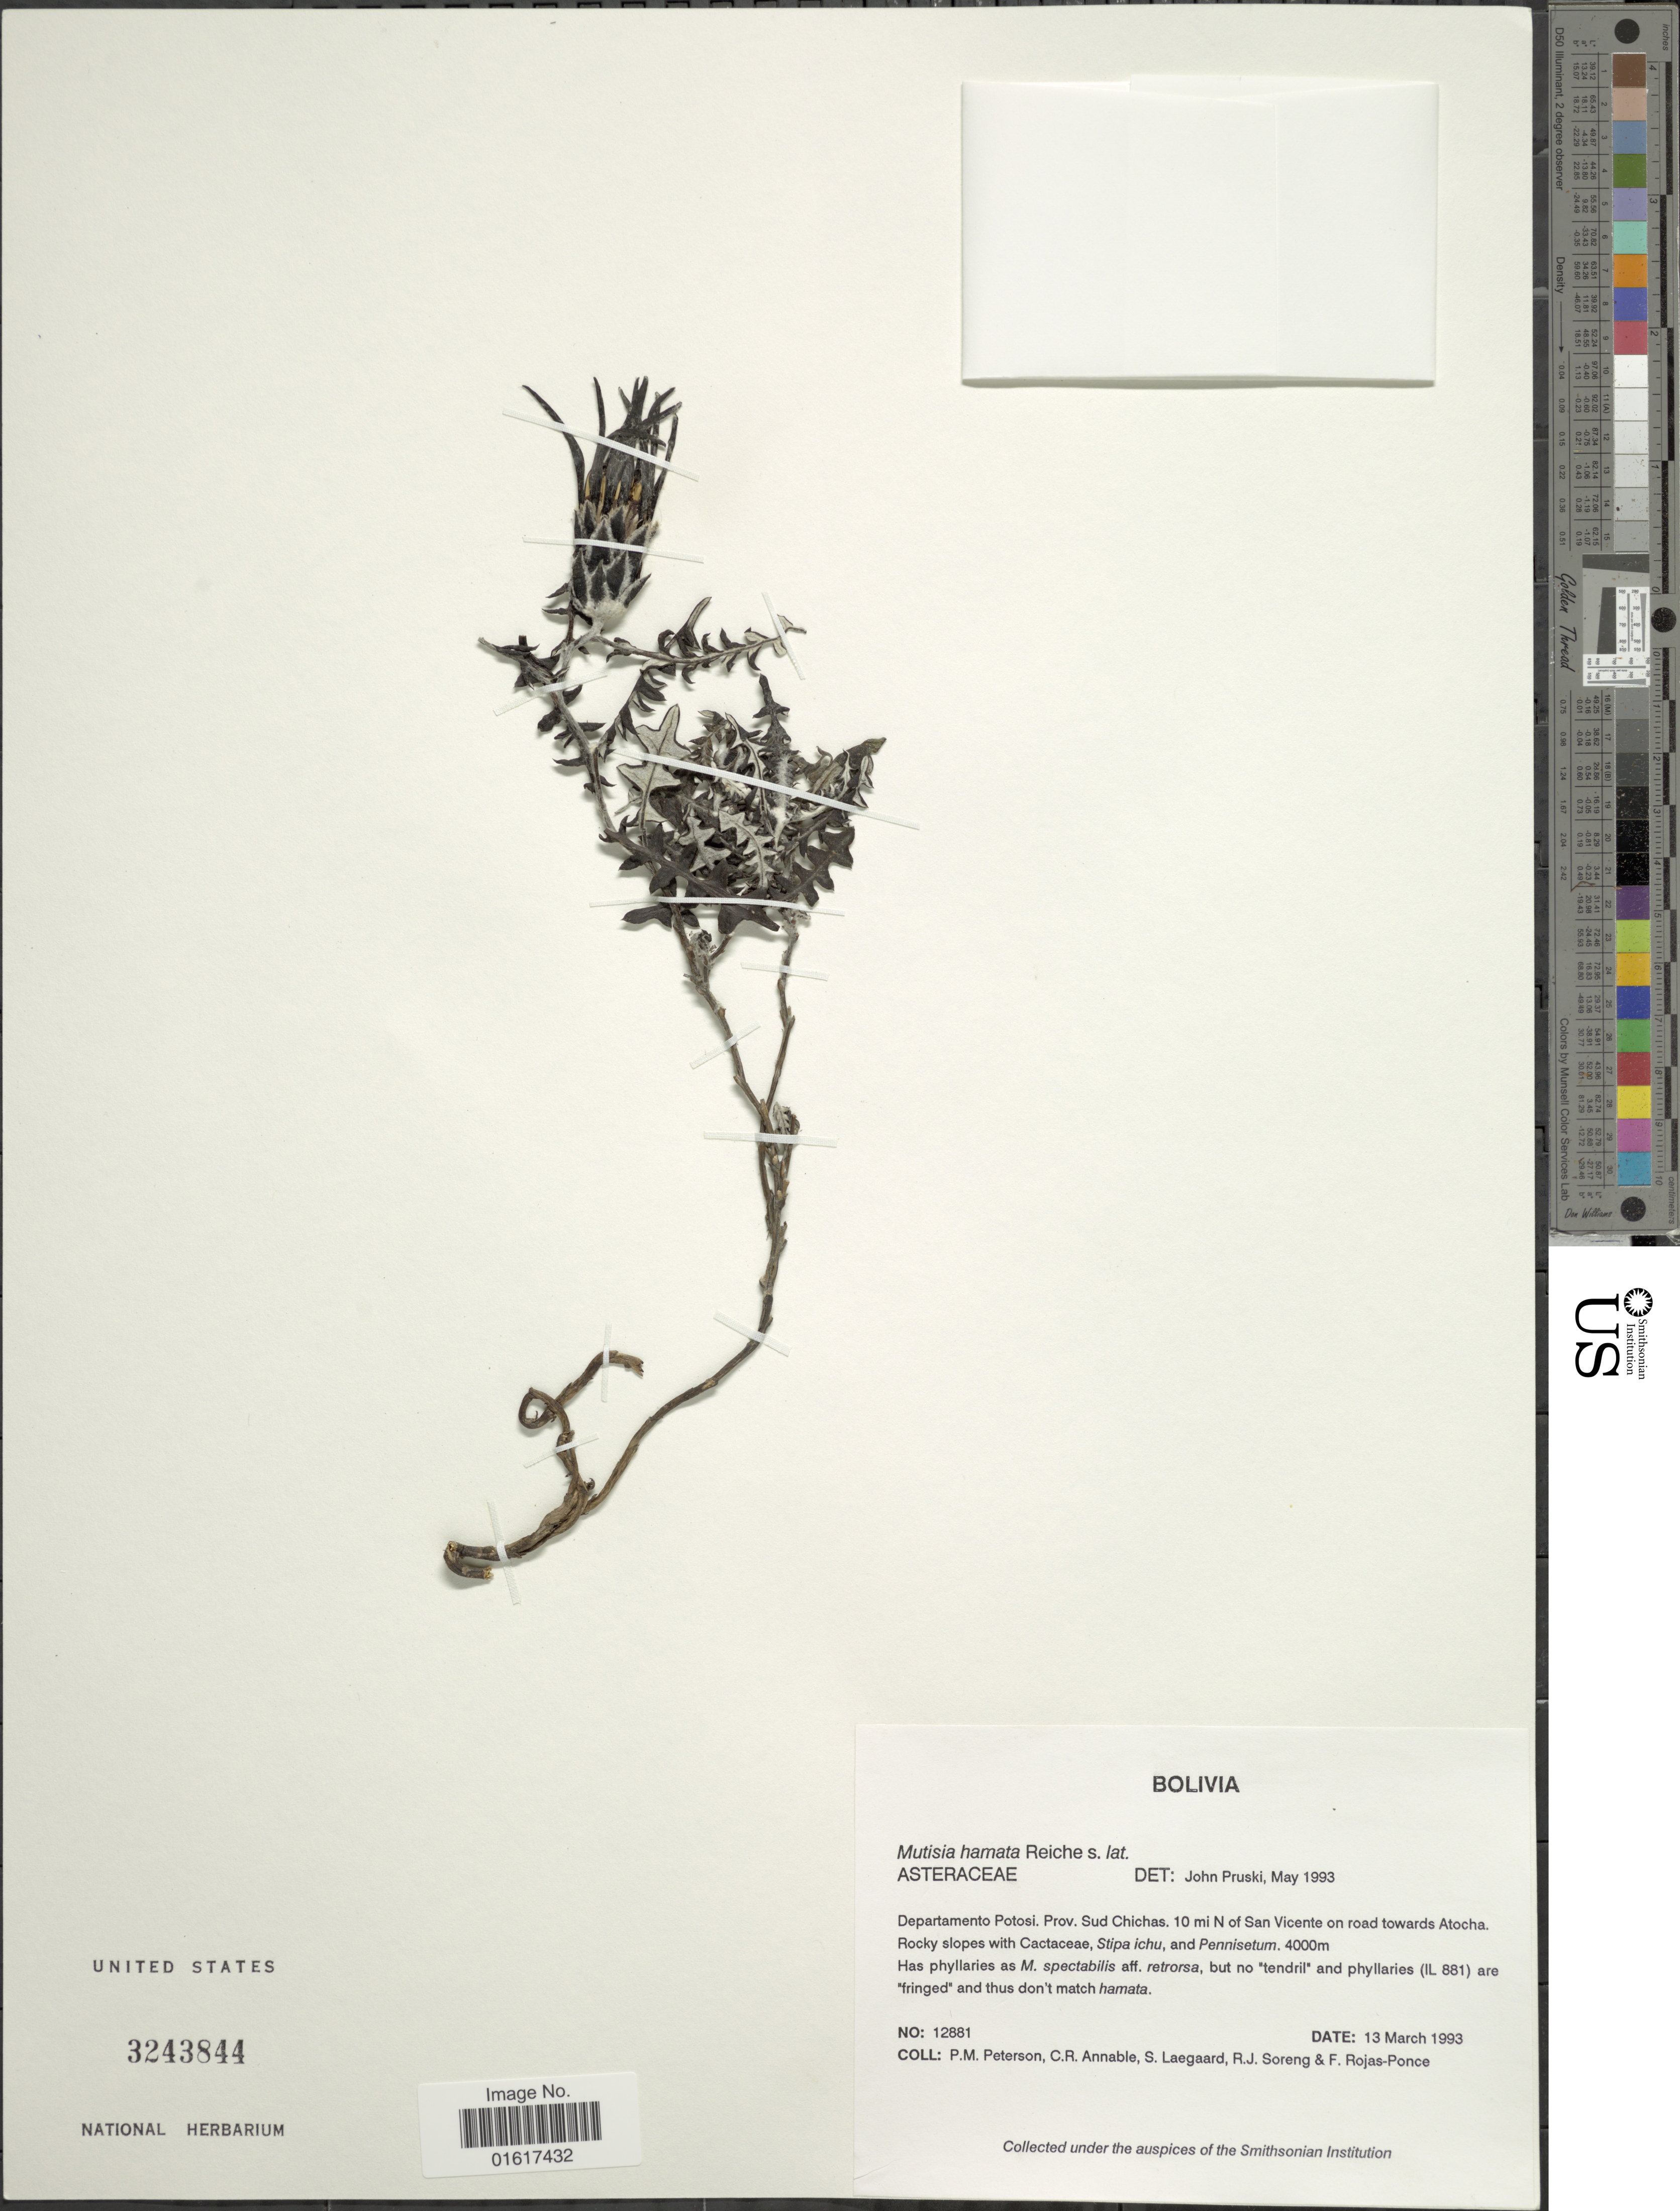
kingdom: Plantae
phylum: Tracheophyta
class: Magnoliopsida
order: Asterales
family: Asteraceae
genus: Mutisia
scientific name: Mutisia hamata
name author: Reiche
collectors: P. M. Peterson, C. R. Annable, S. Lægaard, R. J. Soreng & F. Rojas-Ponce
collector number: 12881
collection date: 1993-03-13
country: Bolivia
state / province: Potosi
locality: Prov. Sud Chichas. 10 mi N of San Vicente on road towards Atocha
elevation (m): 4000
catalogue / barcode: US 3243844